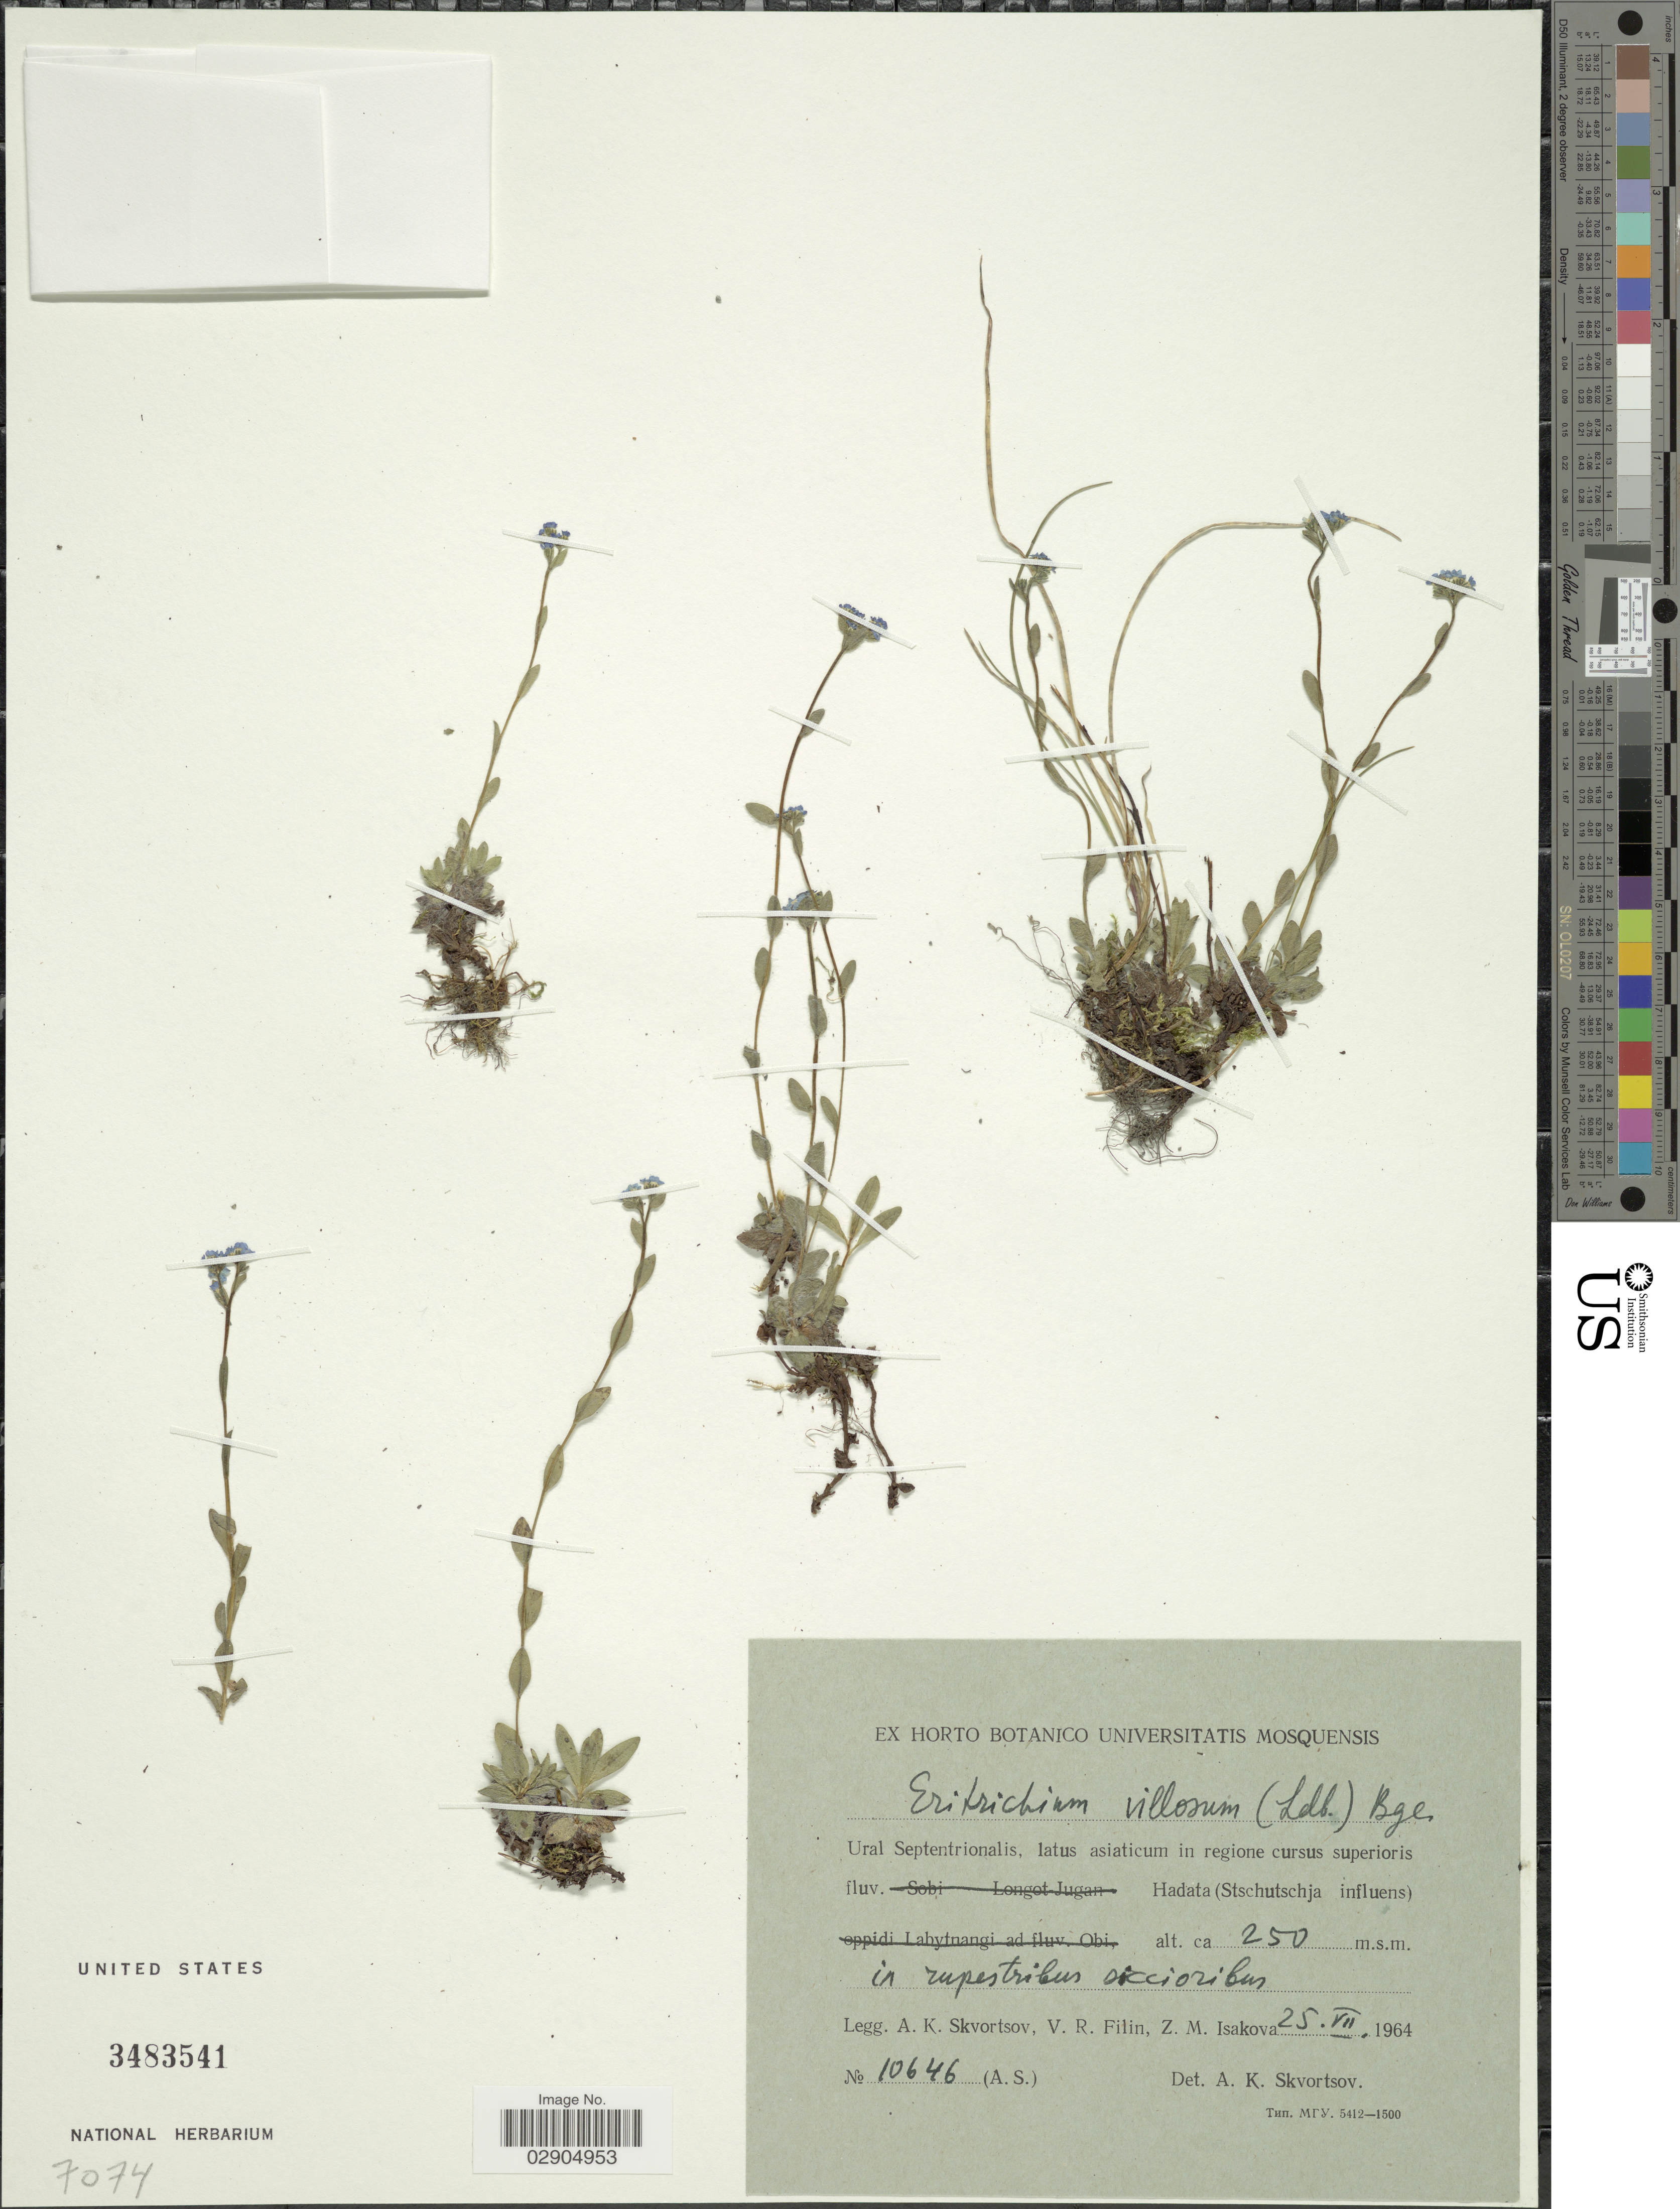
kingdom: Plantae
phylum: Tracheophyta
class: Magnoliopsida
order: Boraginales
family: Boraginaceae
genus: Eritrichium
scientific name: Eritrichium villosum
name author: (Ledeb.) Bunge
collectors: A. K. Skvortsov, V. Filin & Z. Isakova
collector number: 10646 (A.S.)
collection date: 1964-07-25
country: Russian Federation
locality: Ural Septentrionalis, latus asiaticum in regione cursus superior is fluv. Hadata (Stschutschja influens).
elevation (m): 250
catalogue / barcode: US 3483541